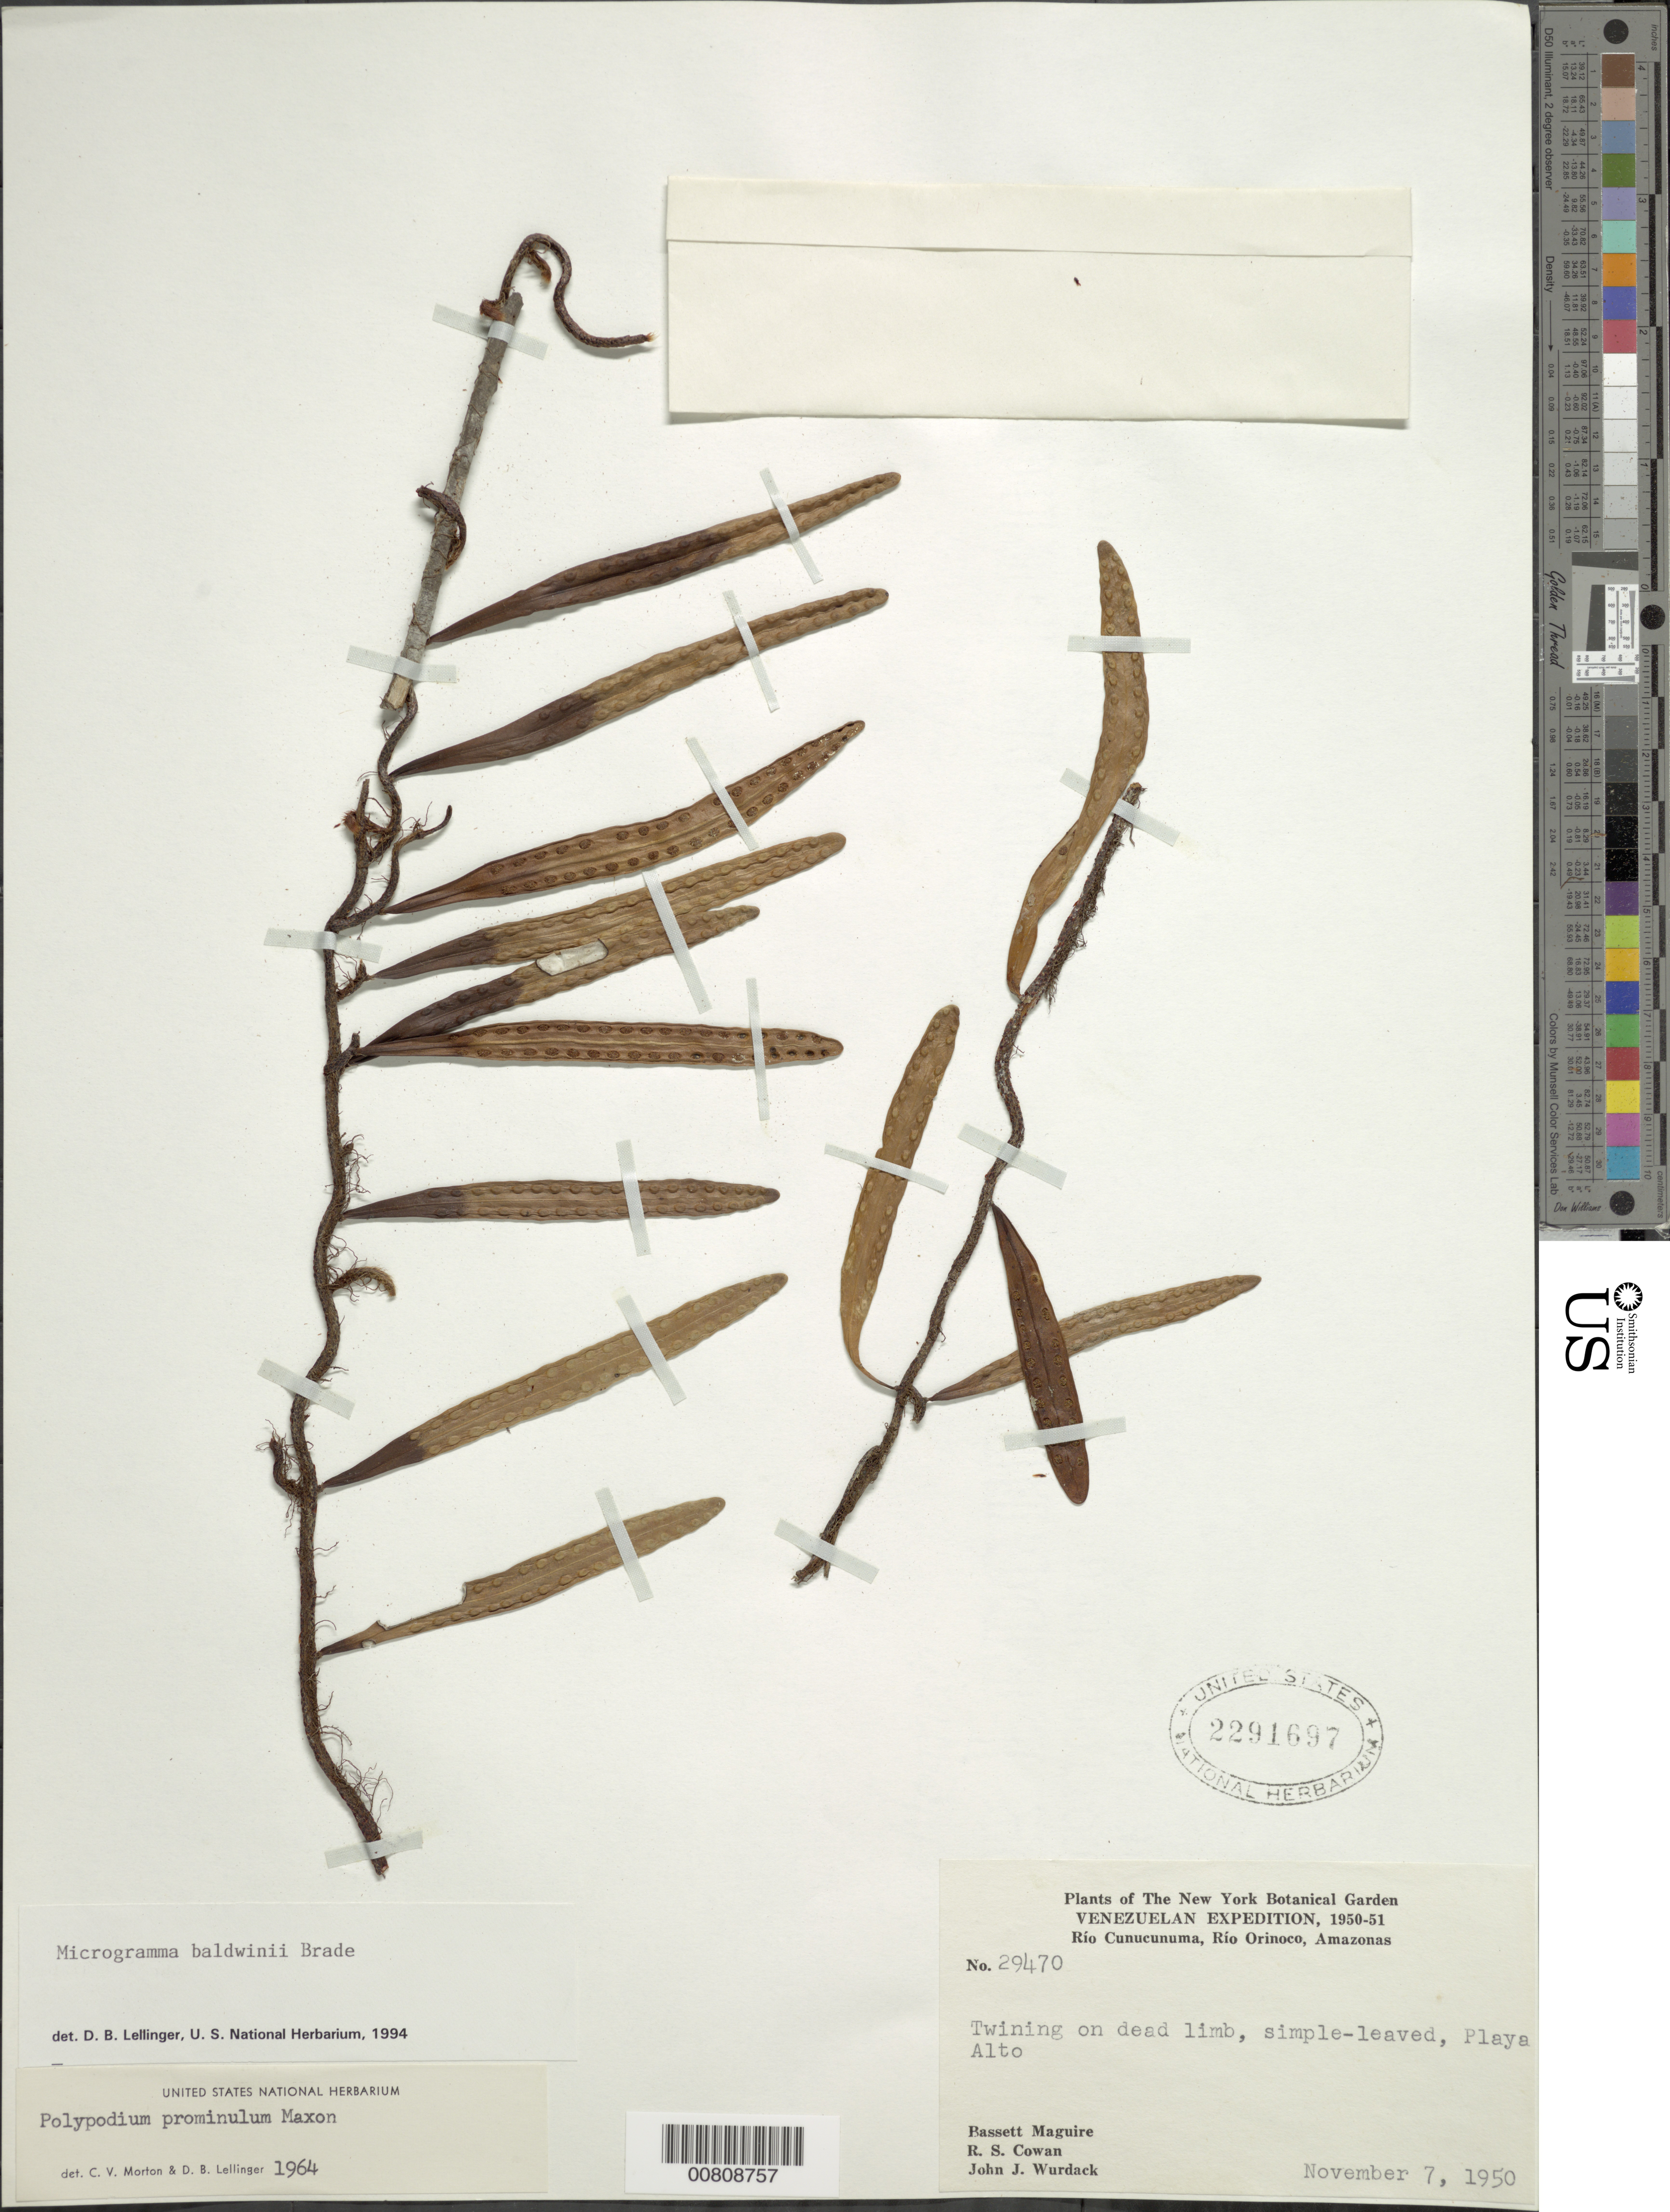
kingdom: Plantae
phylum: Tracheophyta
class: Polypodiopsida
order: Polypodiales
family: Polypodiaceae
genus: Microgramma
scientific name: Microgramma baldwinii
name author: Brade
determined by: Lellinger, David B., (BOT), Smithsonian Institution - National Museum of Natural History (UNITED STATES)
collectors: B. Maguire, R. S. Cowan & J. J. Wurdack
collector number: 29470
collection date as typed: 7-Nov-50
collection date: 1950-11-07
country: Venezuela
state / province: Amazonas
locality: Río Cunucunuma, Río Orinoco, Playa Alta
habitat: On dead limb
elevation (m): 100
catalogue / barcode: US 2291697